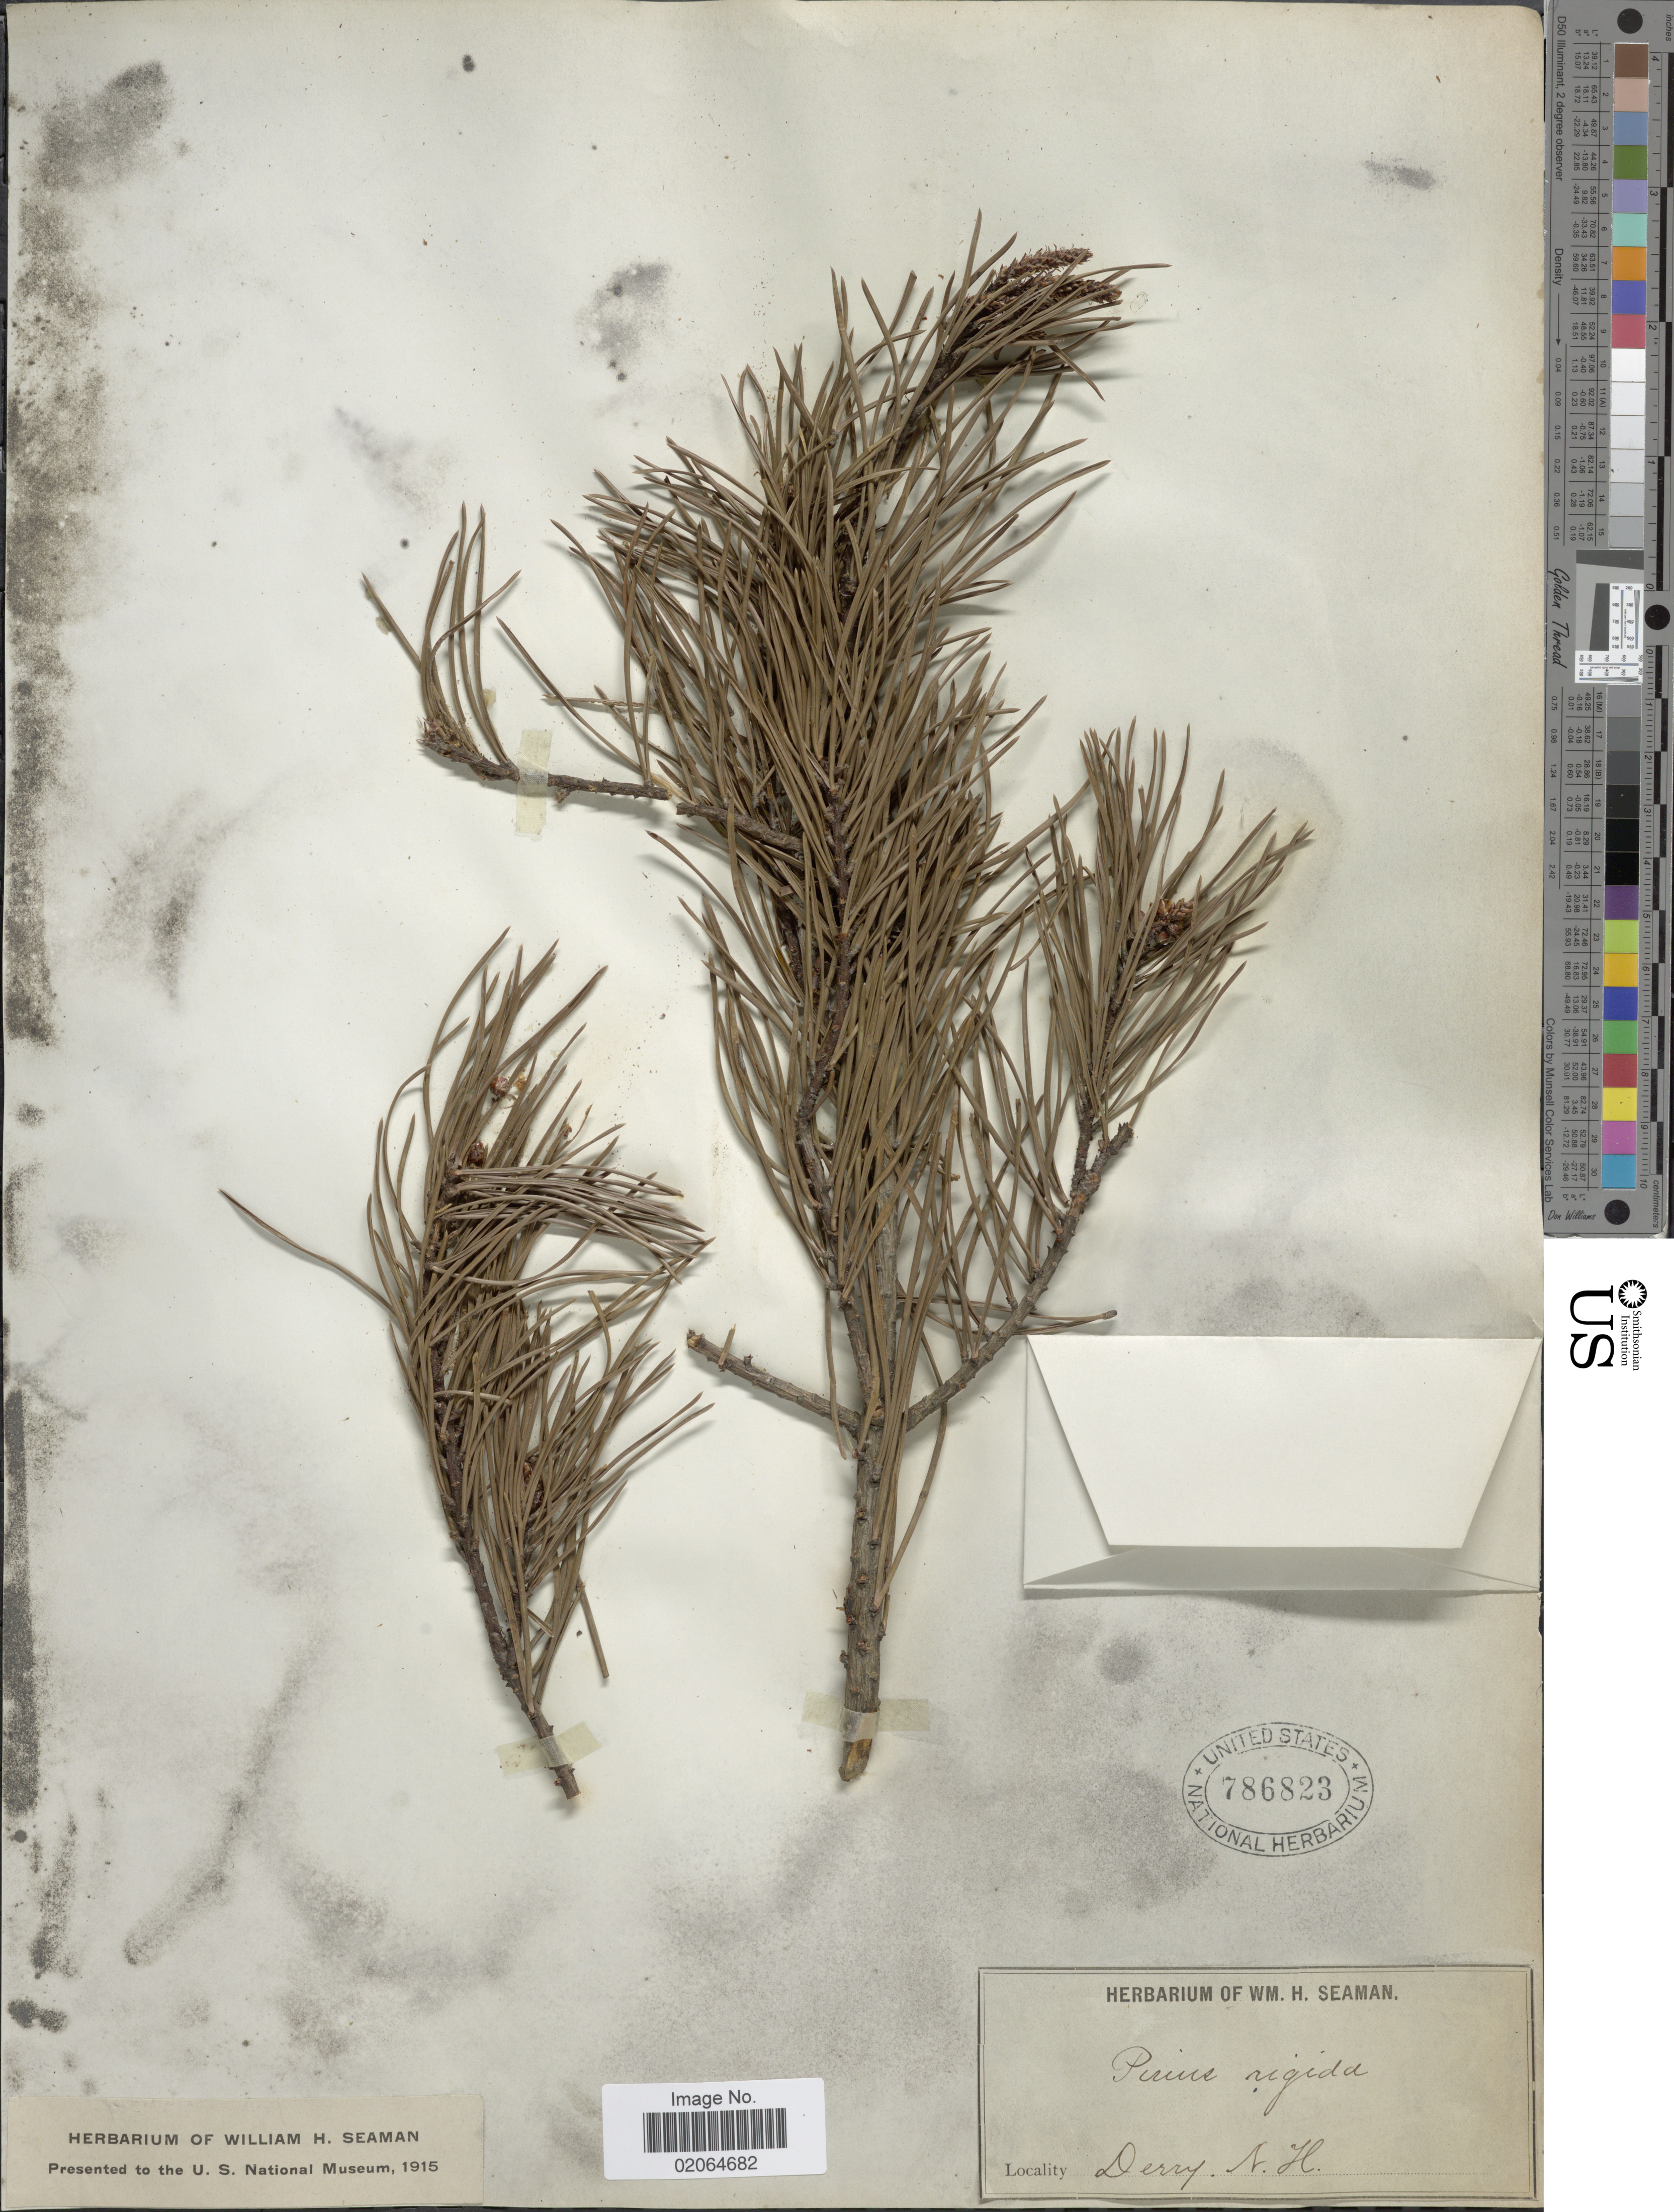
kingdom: Plantae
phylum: Tracheophyta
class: Pinopsida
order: Pinales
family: Pinaceae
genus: Pinus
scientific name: Pinus rigida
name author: Mill.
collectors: W. Seaman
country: United States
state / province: New Hampshire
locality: Derry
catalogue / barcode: US 786823